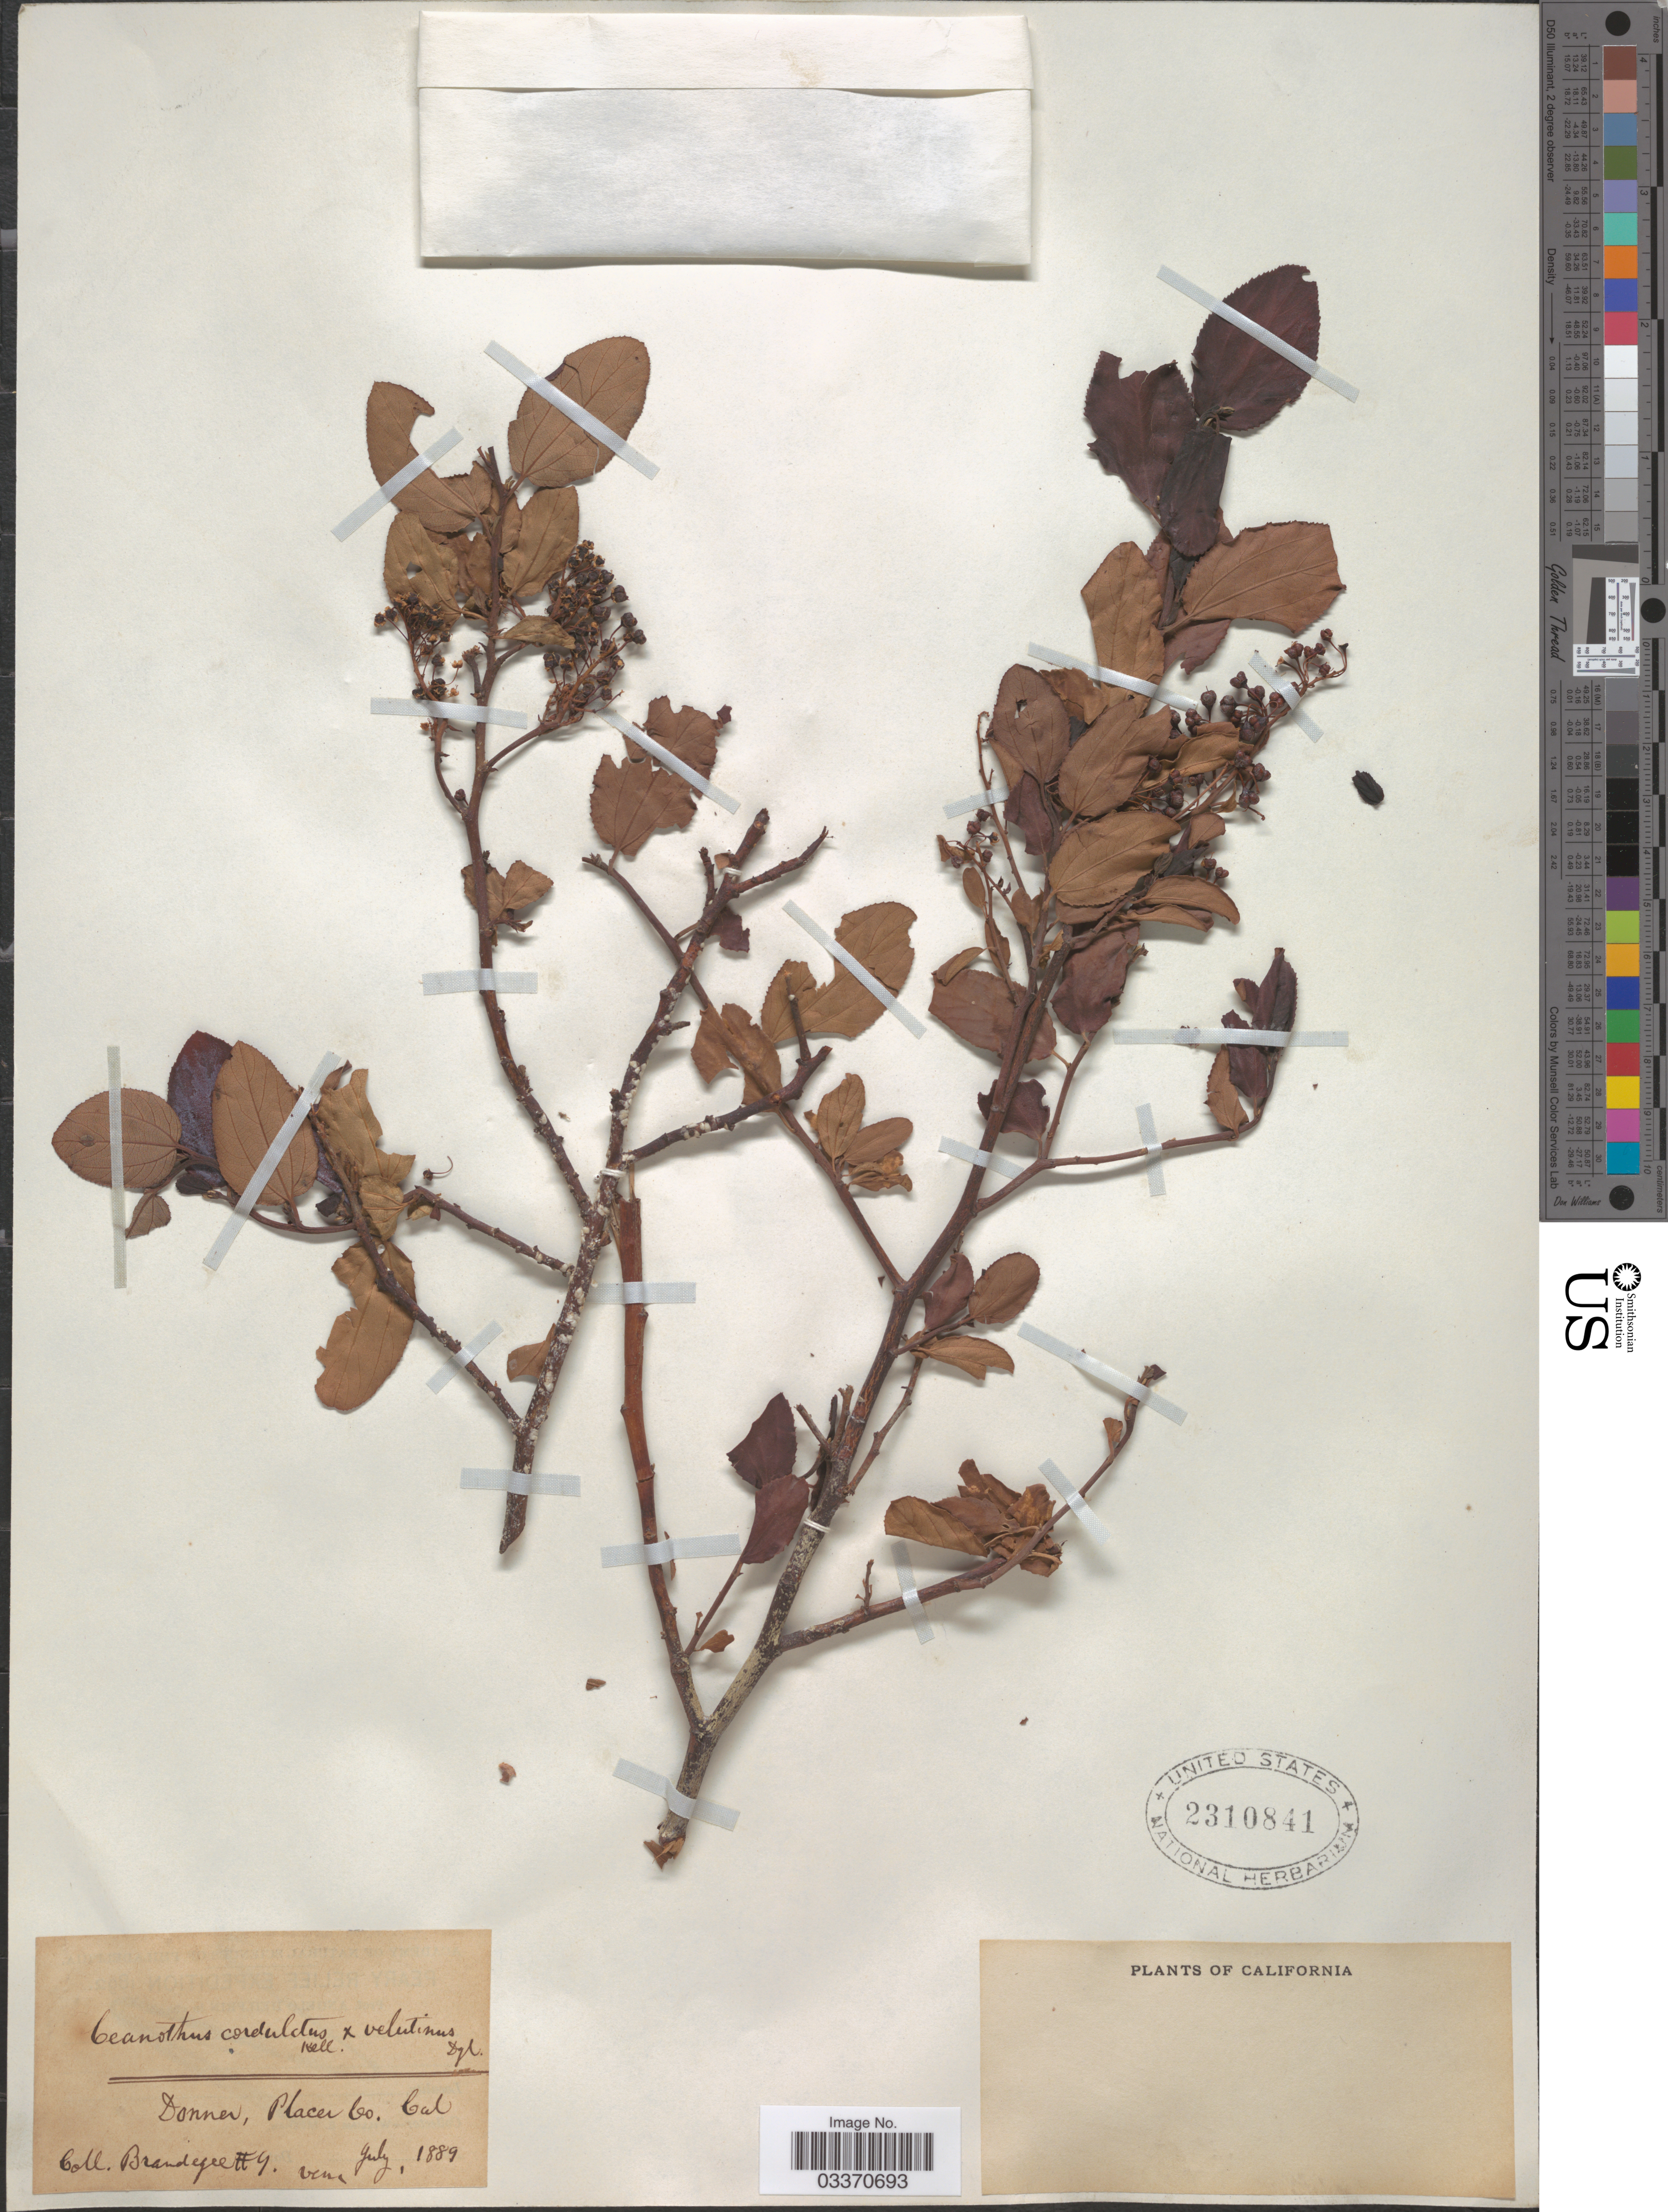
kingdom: Plantae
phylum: Tracheophyta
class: Magnoliopsida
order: Rosales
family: Rhamnaceae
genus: Ceanothus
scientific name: Ceanothus cordulatus x C. velutinus Douglas ex Hook.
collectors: -- Brandegee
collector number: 9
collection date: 1889-07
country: United States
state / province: California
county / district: Placer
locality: Donner, Placer Co.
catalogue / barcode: US 2310841